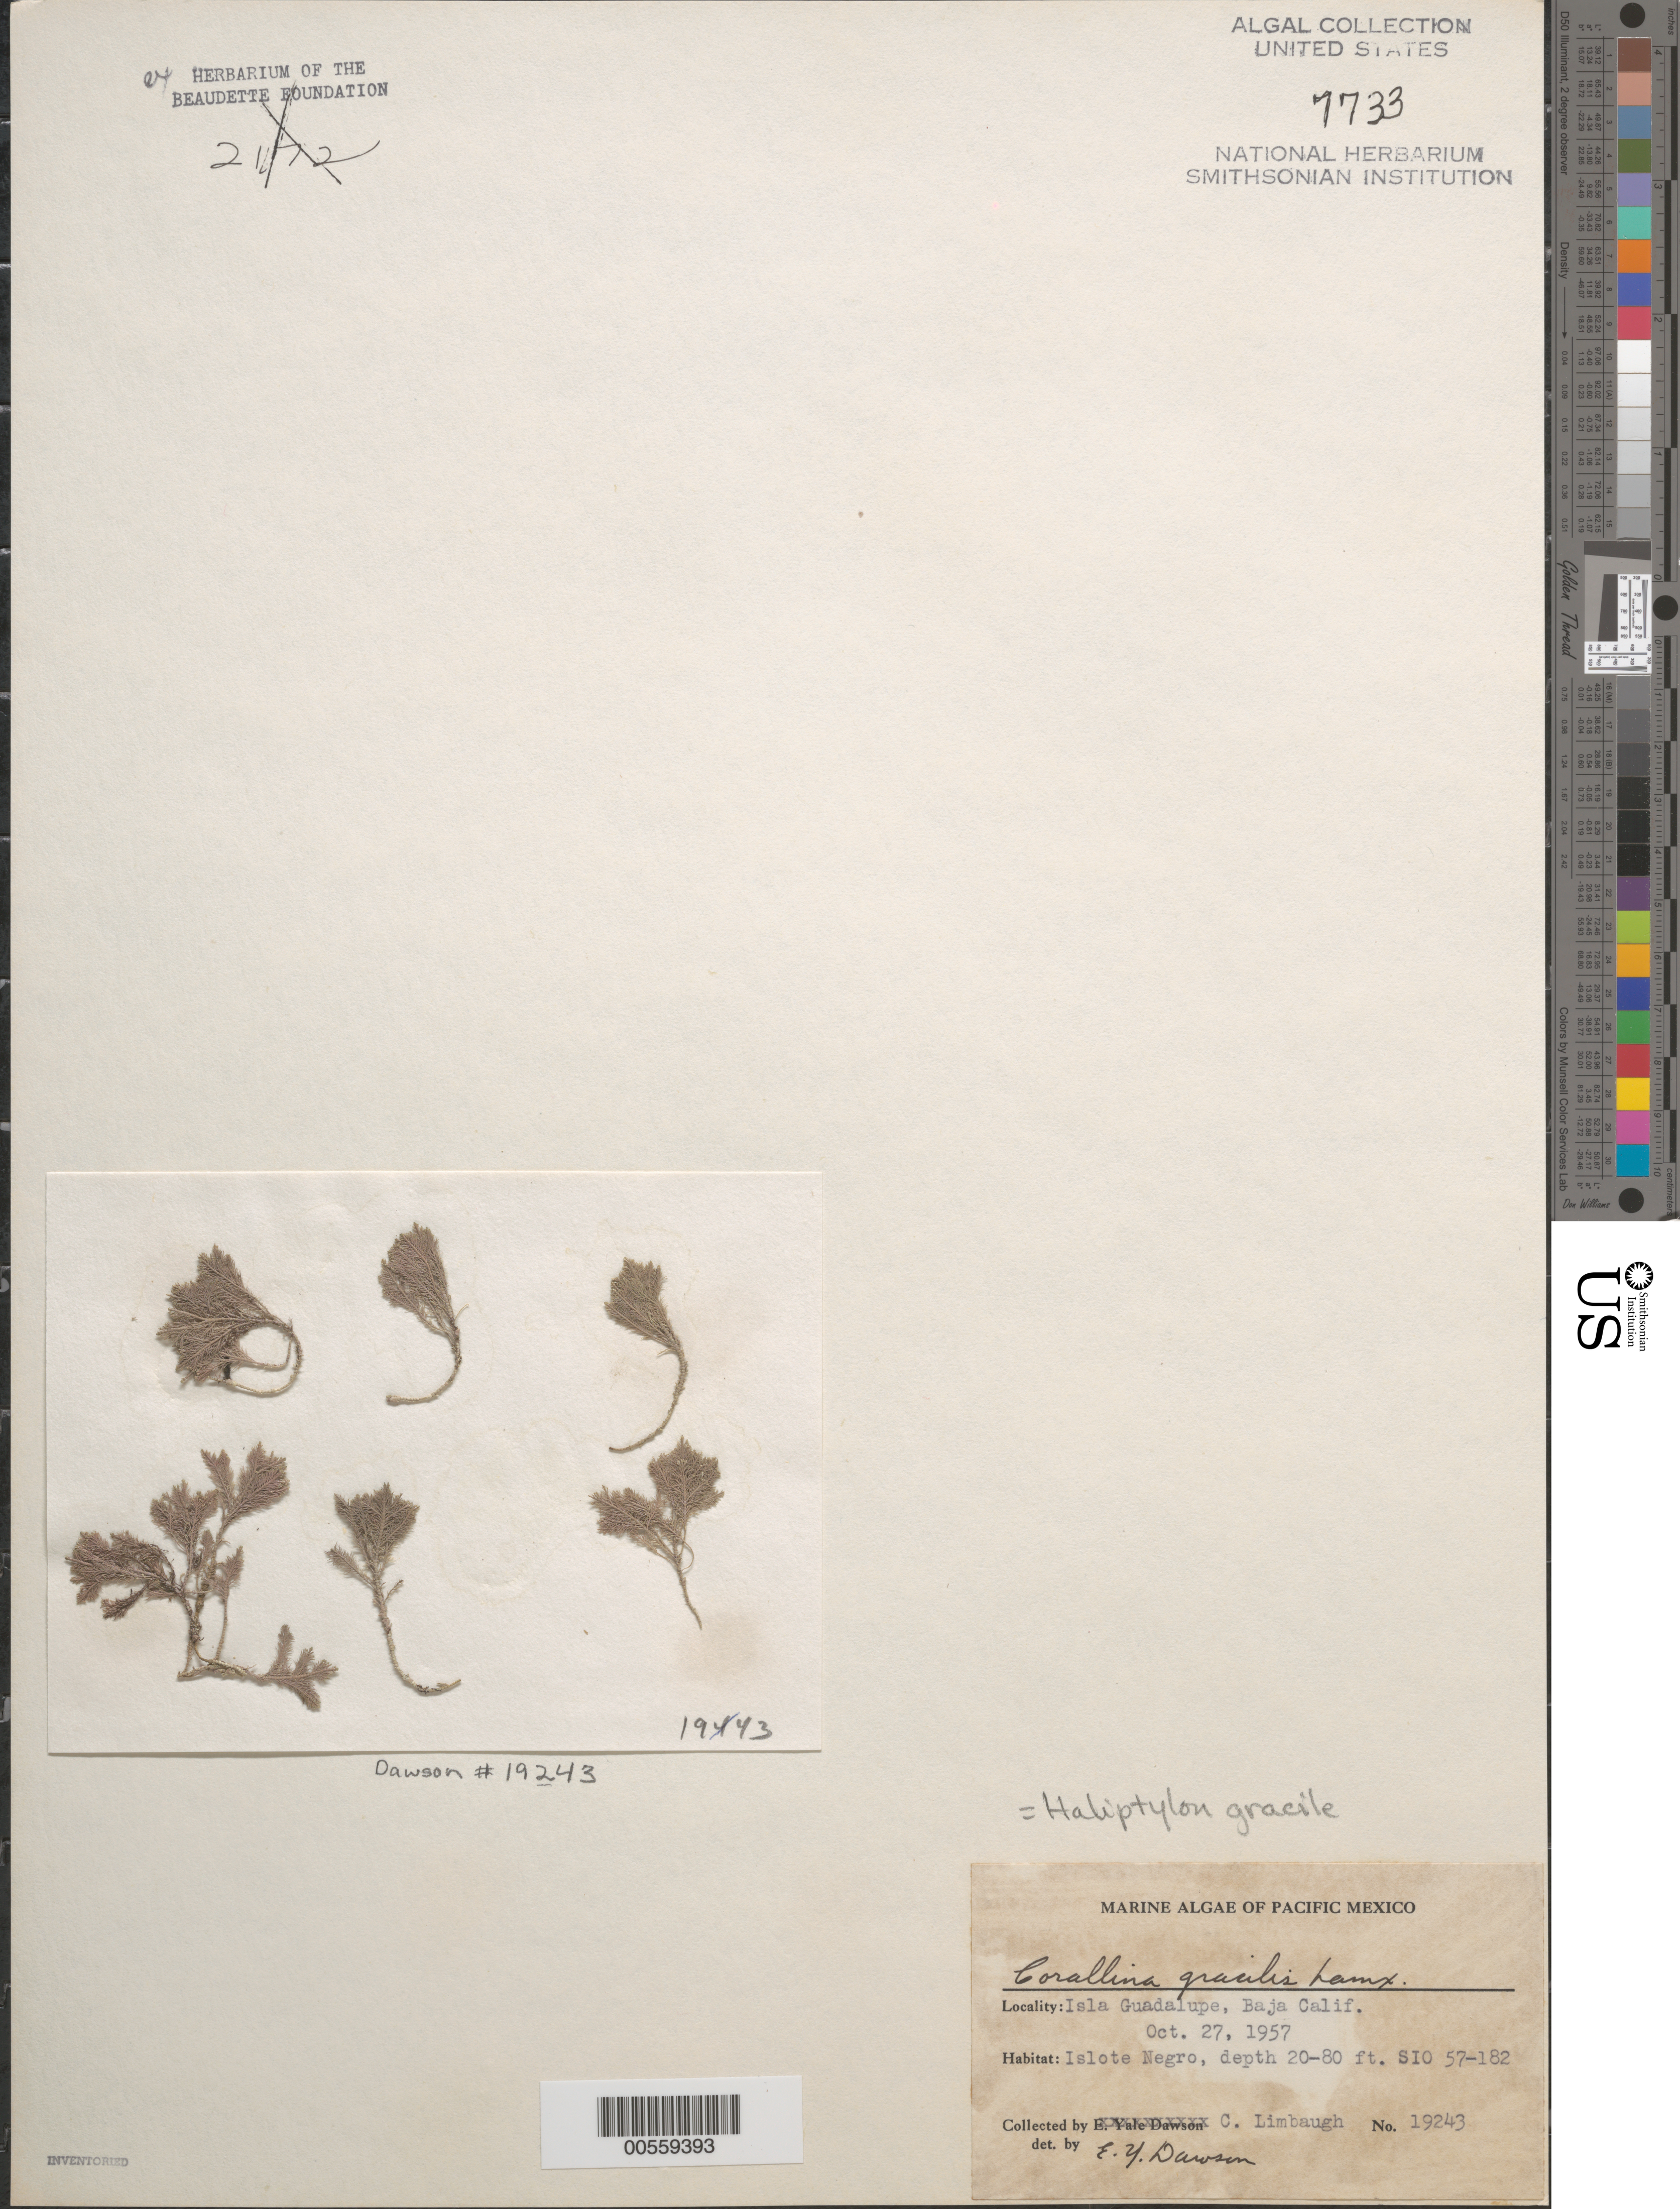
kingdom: Plantae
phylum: Rhodophyta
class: Florideophyceae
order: Corallinales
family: Corallinaceae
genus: Jania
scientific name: Jania rosea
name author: (Lam.) Decne.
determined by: Algae name updating Project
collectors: C. Limbaugh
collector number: EYD 19243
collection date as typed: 27 Oct 1957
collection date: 1957-10-27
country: Mexico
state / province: Baja California Norte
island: Islote Negro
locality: Off Isla Guadalupe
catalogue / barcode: US 7733